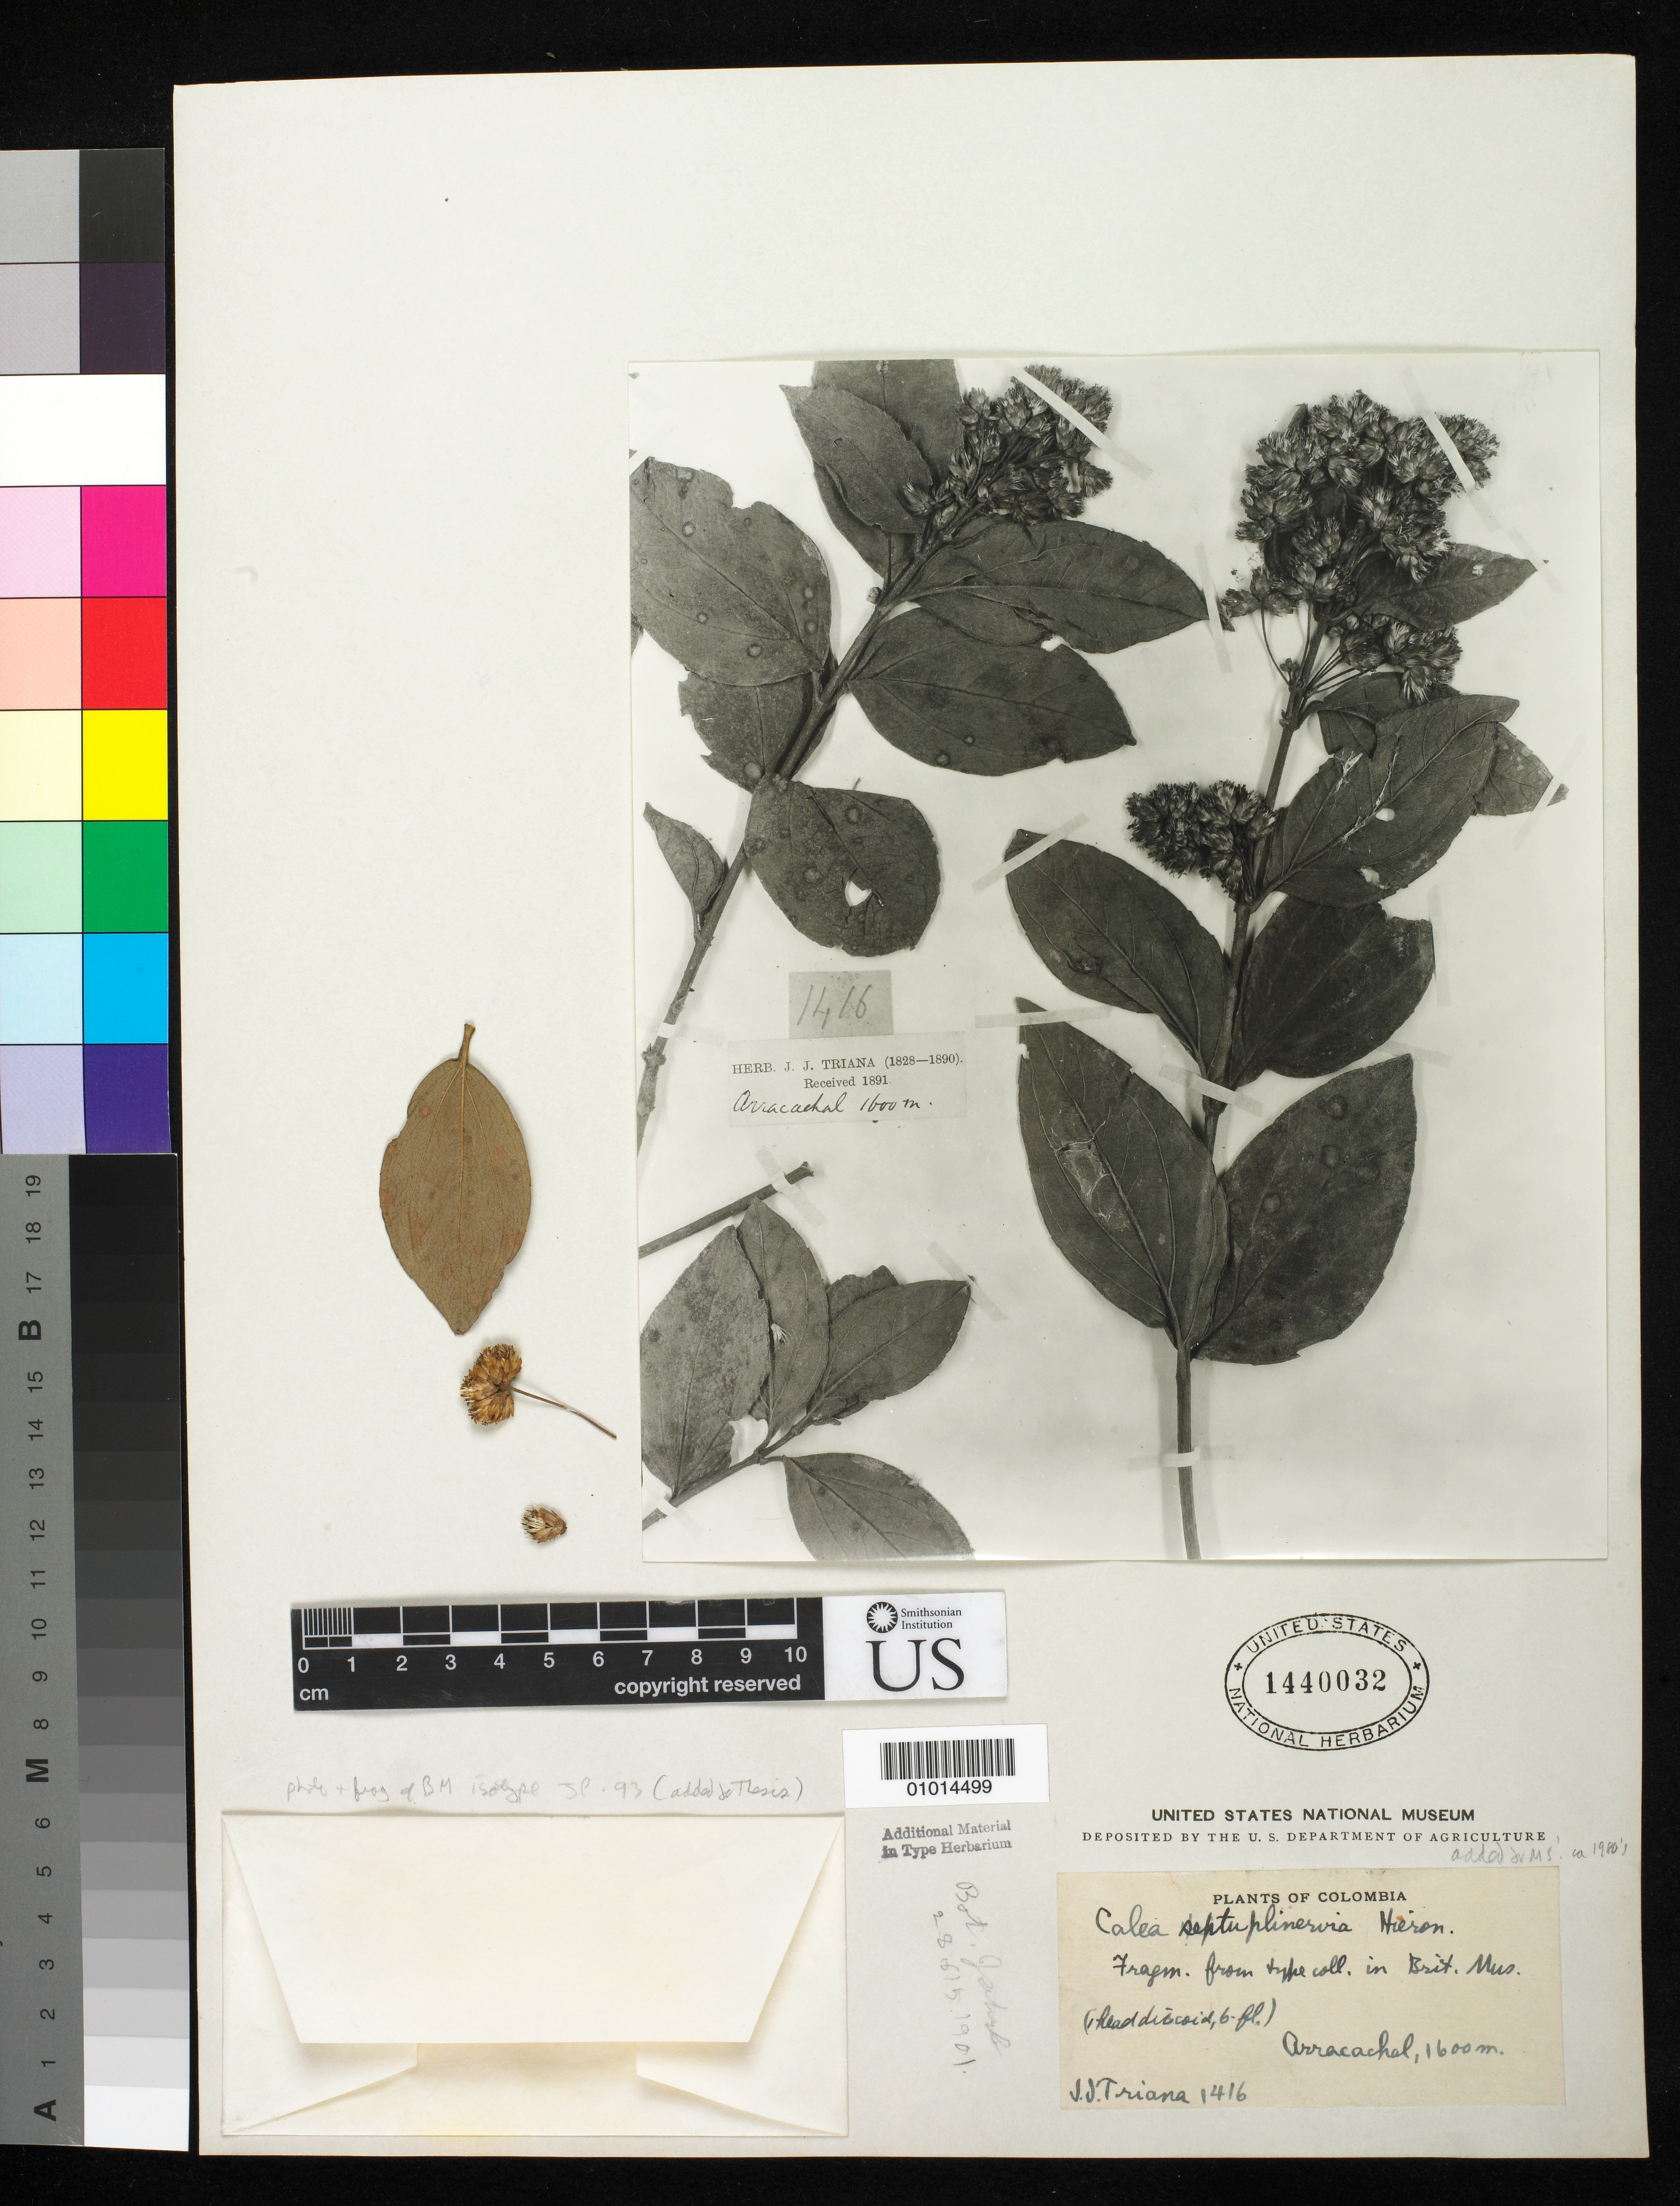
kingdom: Plantae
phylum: Tracheophyta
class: Magnoliopsida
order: Asterales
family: Asteraceae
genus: Calea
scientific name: Calea septuplinervia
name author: Hieron.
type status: Isotype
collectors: J. J. Triana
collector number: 1416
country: Colombia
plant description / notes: Photo and type fragment from Berlin herbarium.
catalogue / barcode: US 1440032